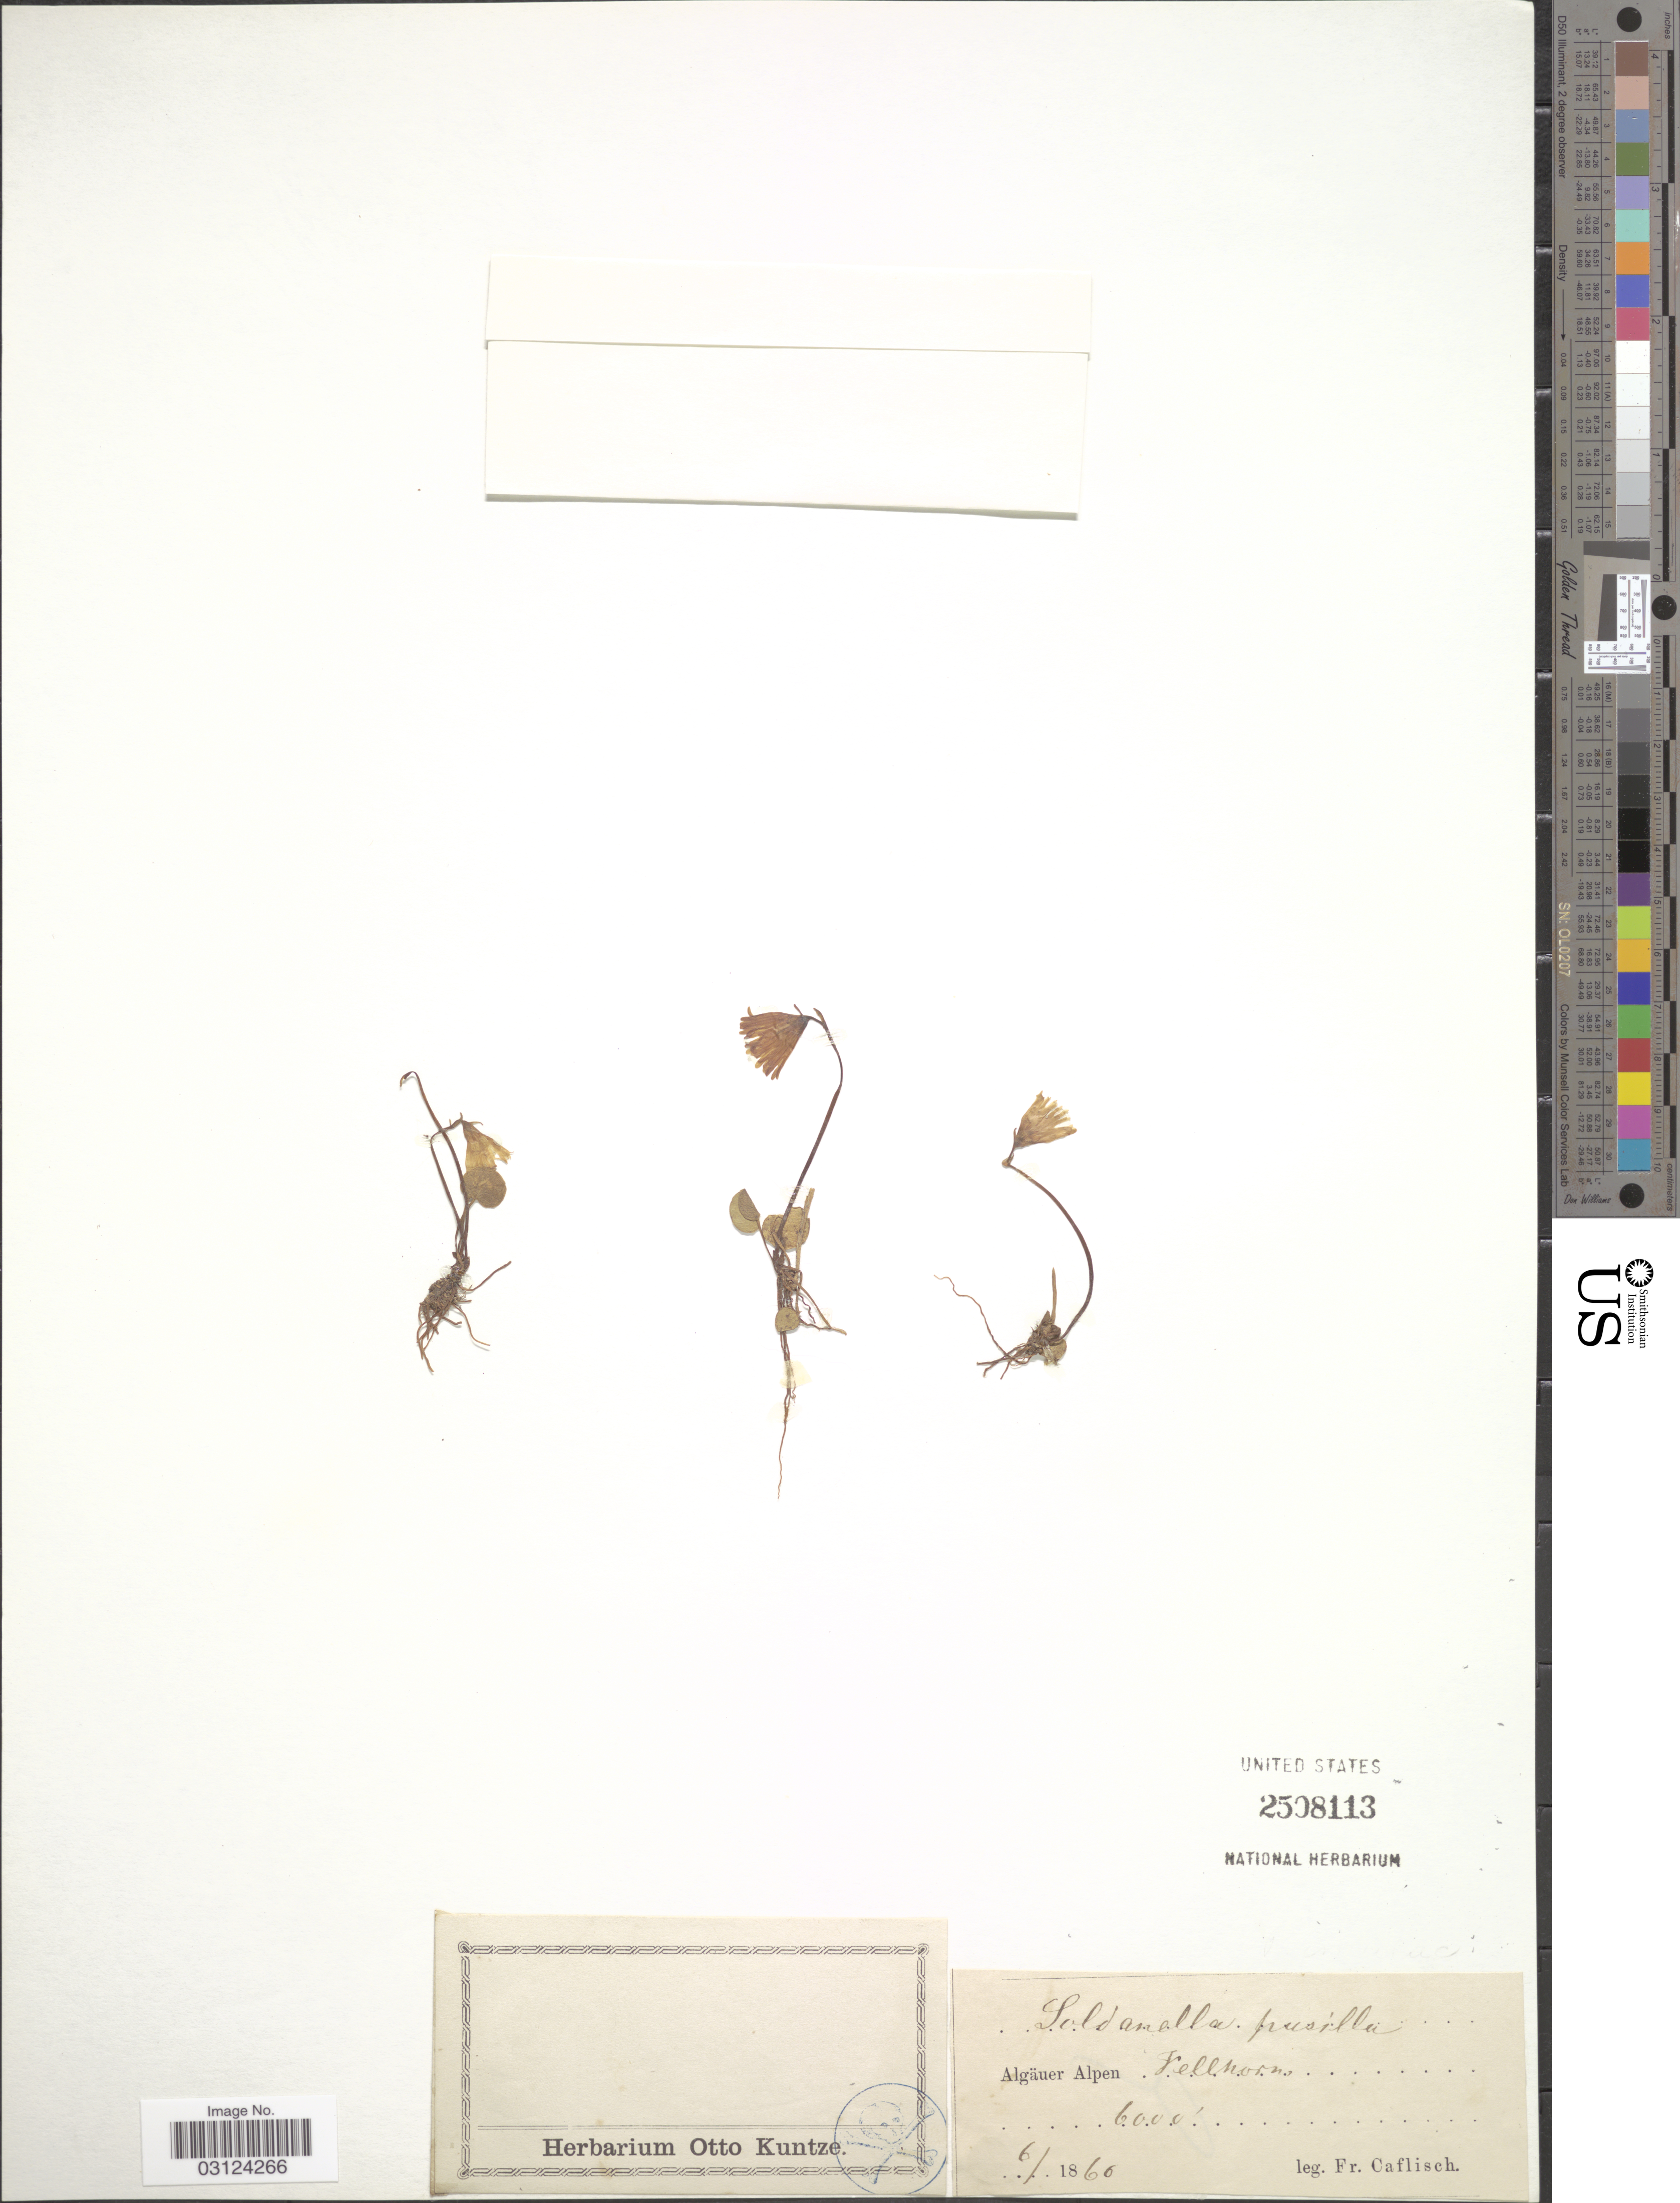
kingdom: Plantae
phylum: Tracheophyta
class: Magnoliopsida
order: Ericales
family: Primulaceae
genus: Soldanella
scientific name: Soldanella pusilla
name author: Baumg.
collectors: J. F. Caflisch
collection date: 1860-06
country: Germany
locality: Algäuer Alpen, Fellhorn.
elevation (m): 1829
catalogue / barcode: US 2508113